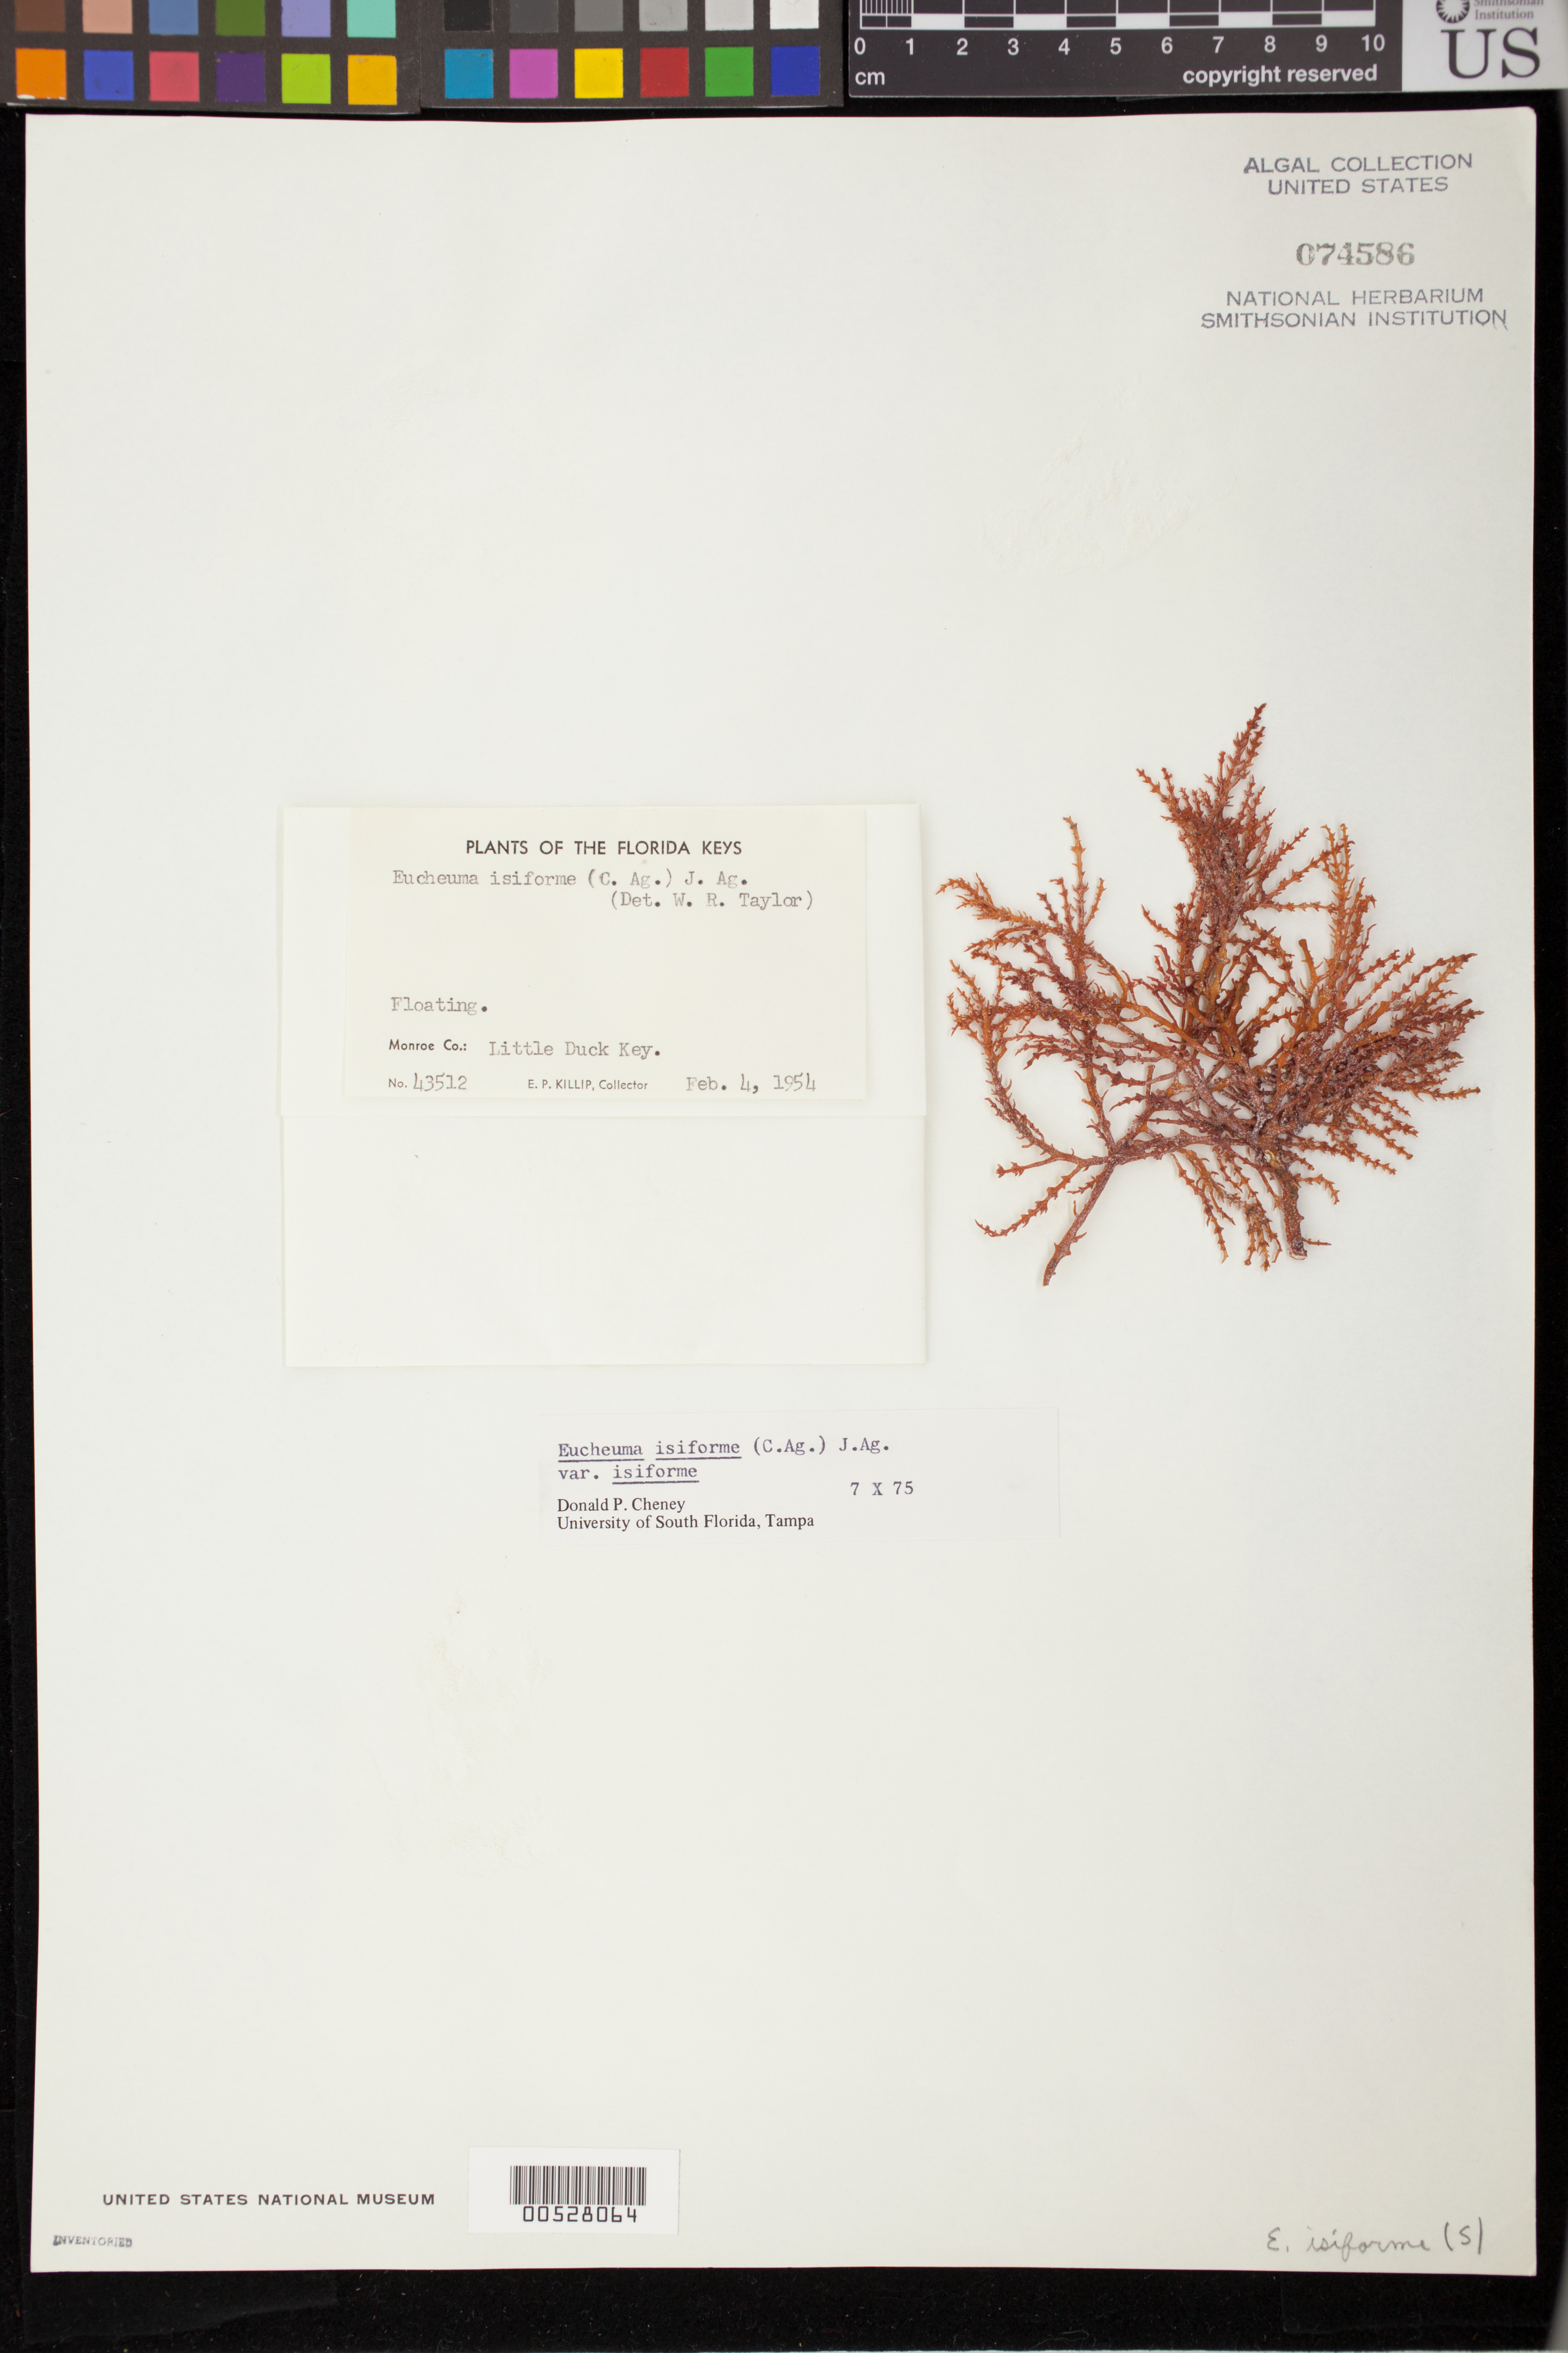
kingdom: Plantae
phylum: Rhodophyta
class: Florideophyceae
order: Gigartinales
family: Solieriaceae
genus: Eucheumatopsis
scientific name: Eucheumatopsis isiformis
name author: (C. Agardh) M.L. Núñez-Resendiz et al.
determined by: Algae name updating Project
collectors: E. P. Killip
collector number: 43512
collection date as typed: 04 Feb 1954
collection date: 1954-02-04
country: United States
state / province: Florida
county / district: Monroe County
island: Little Duck Key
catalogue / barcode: US 74586